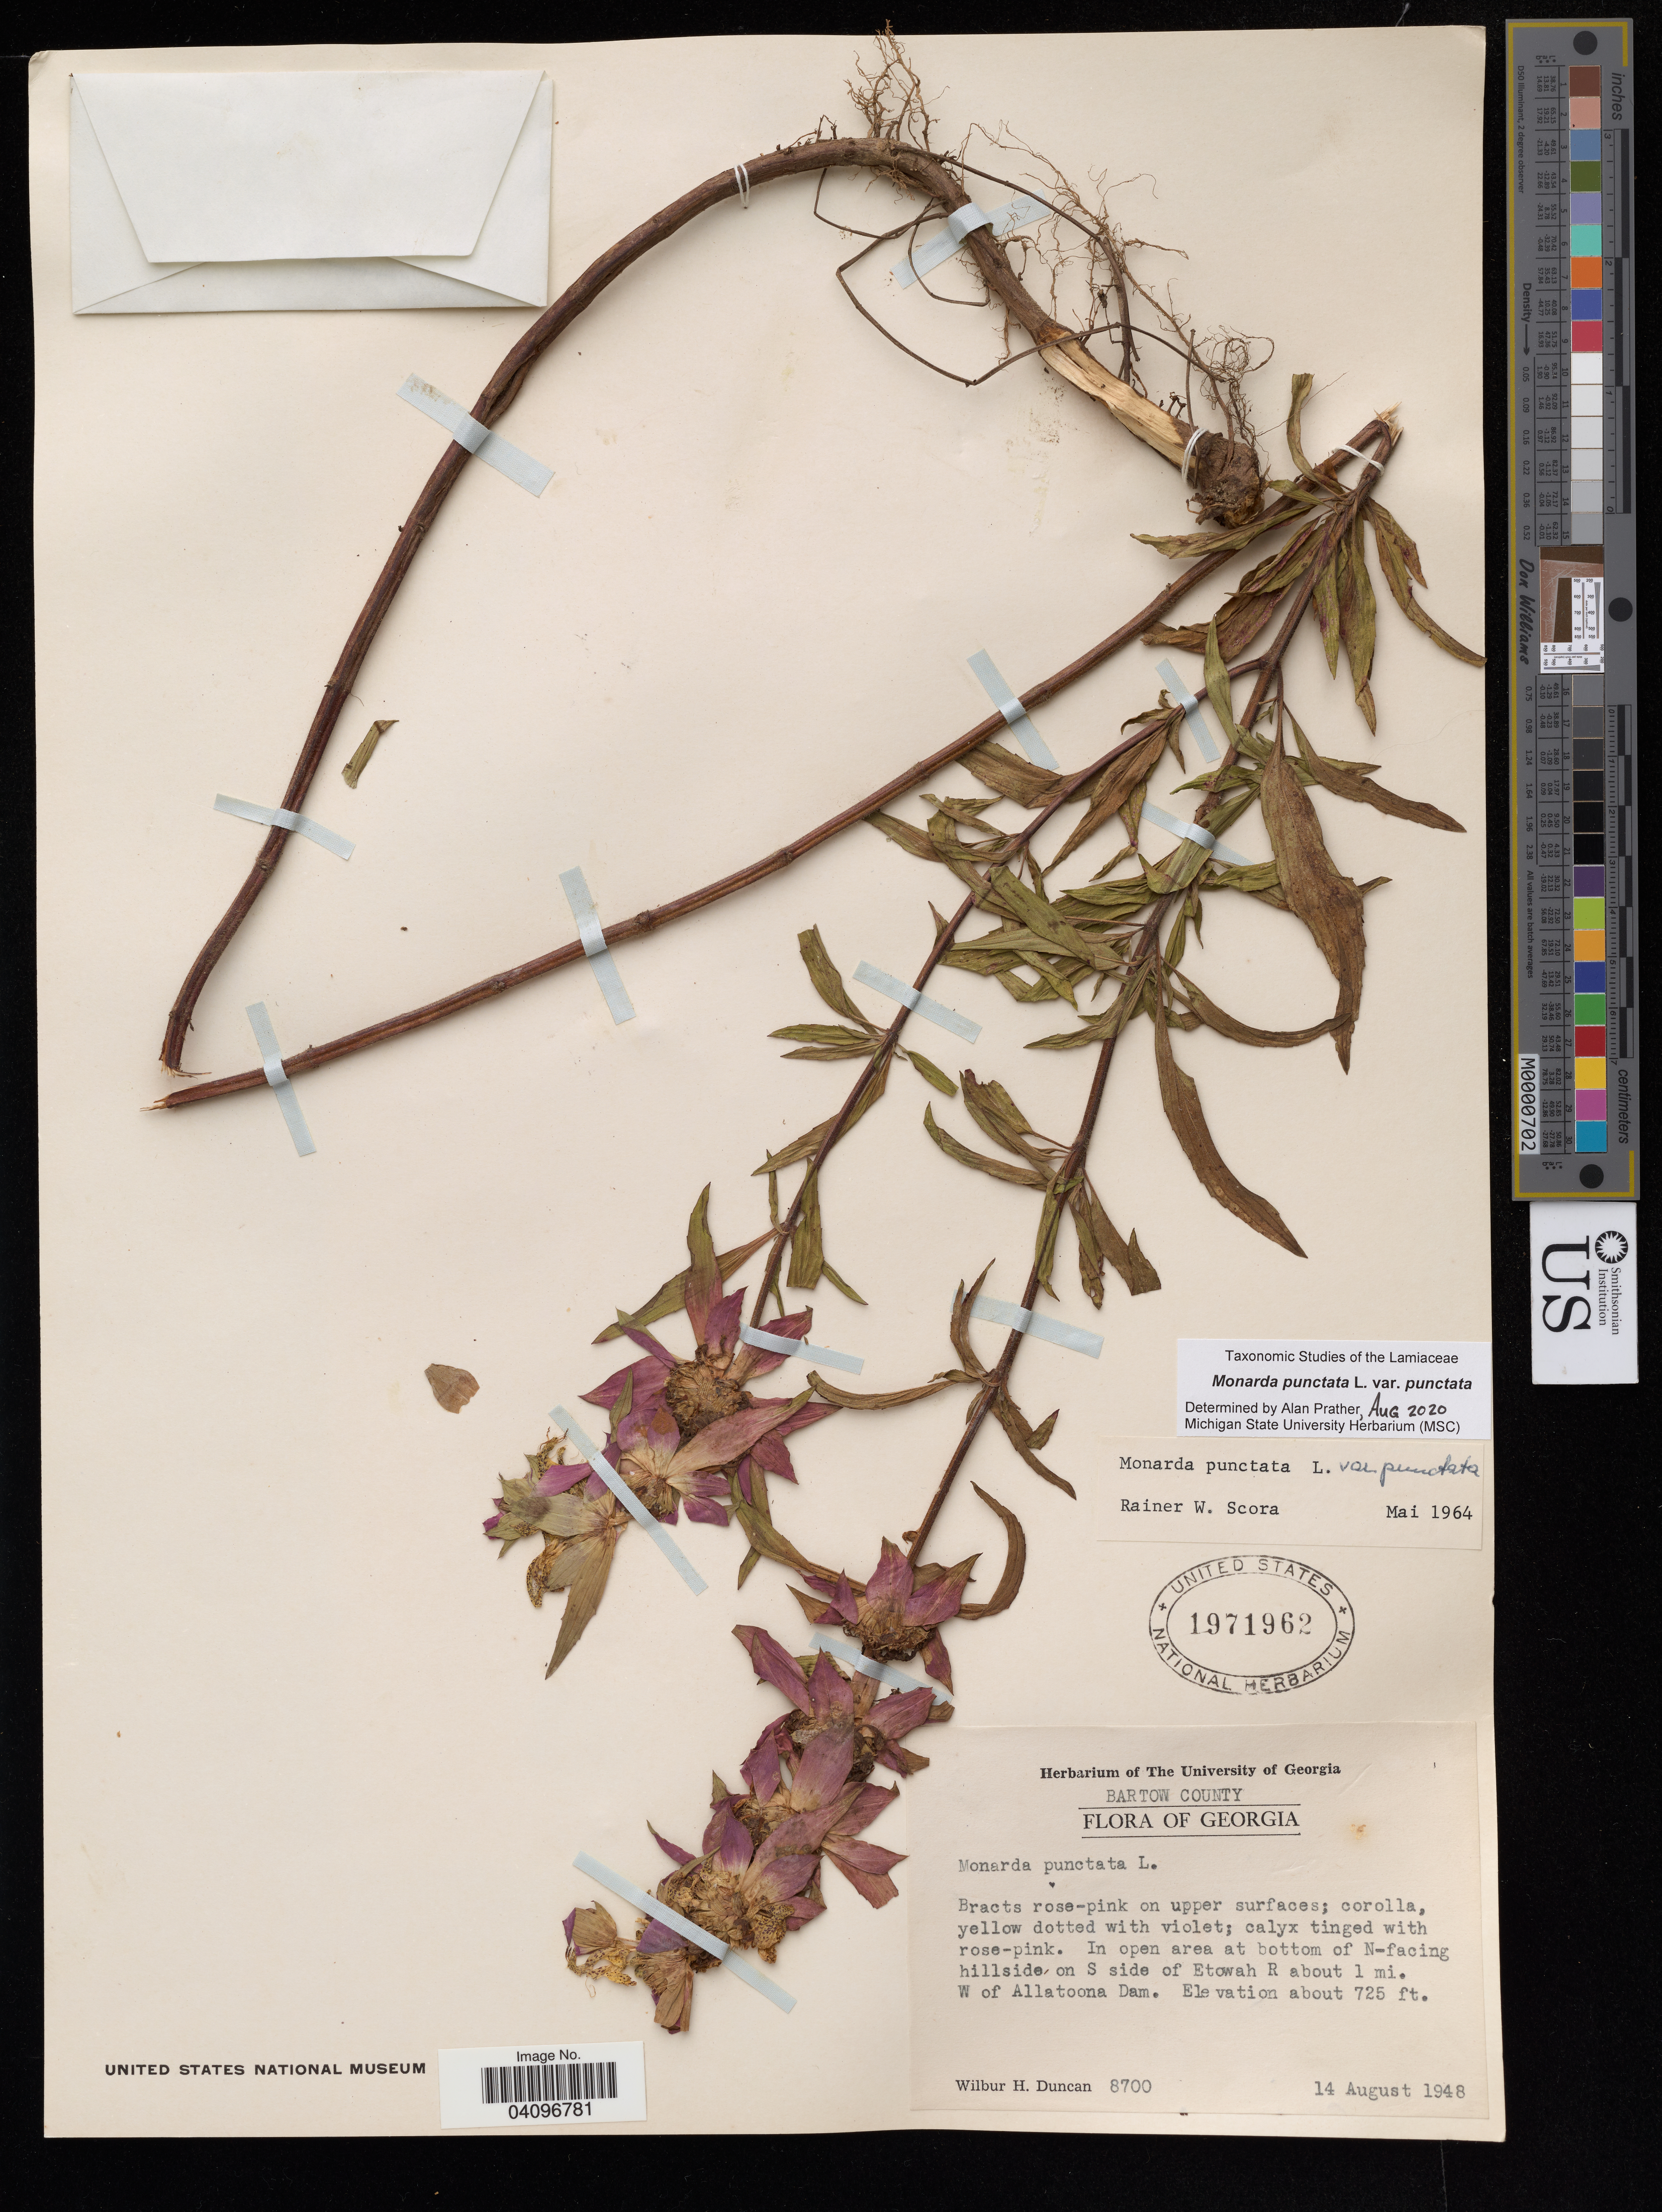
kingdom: Plantae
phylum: Tracheophyta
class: Magnoliopsida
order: Lamiales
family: Lamiaceae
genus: Monarda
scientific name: Monarda punctata var. punctata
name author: L.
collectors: W. H. Duncan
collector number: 8700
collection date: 1948-08-14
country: United States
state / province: Georgia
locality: Barton County, In open area at bottom of N-facing hillside on S side of Etowah R about 1 mi. W of Allatoona Dam.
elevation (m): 221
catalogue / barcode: US 1971962